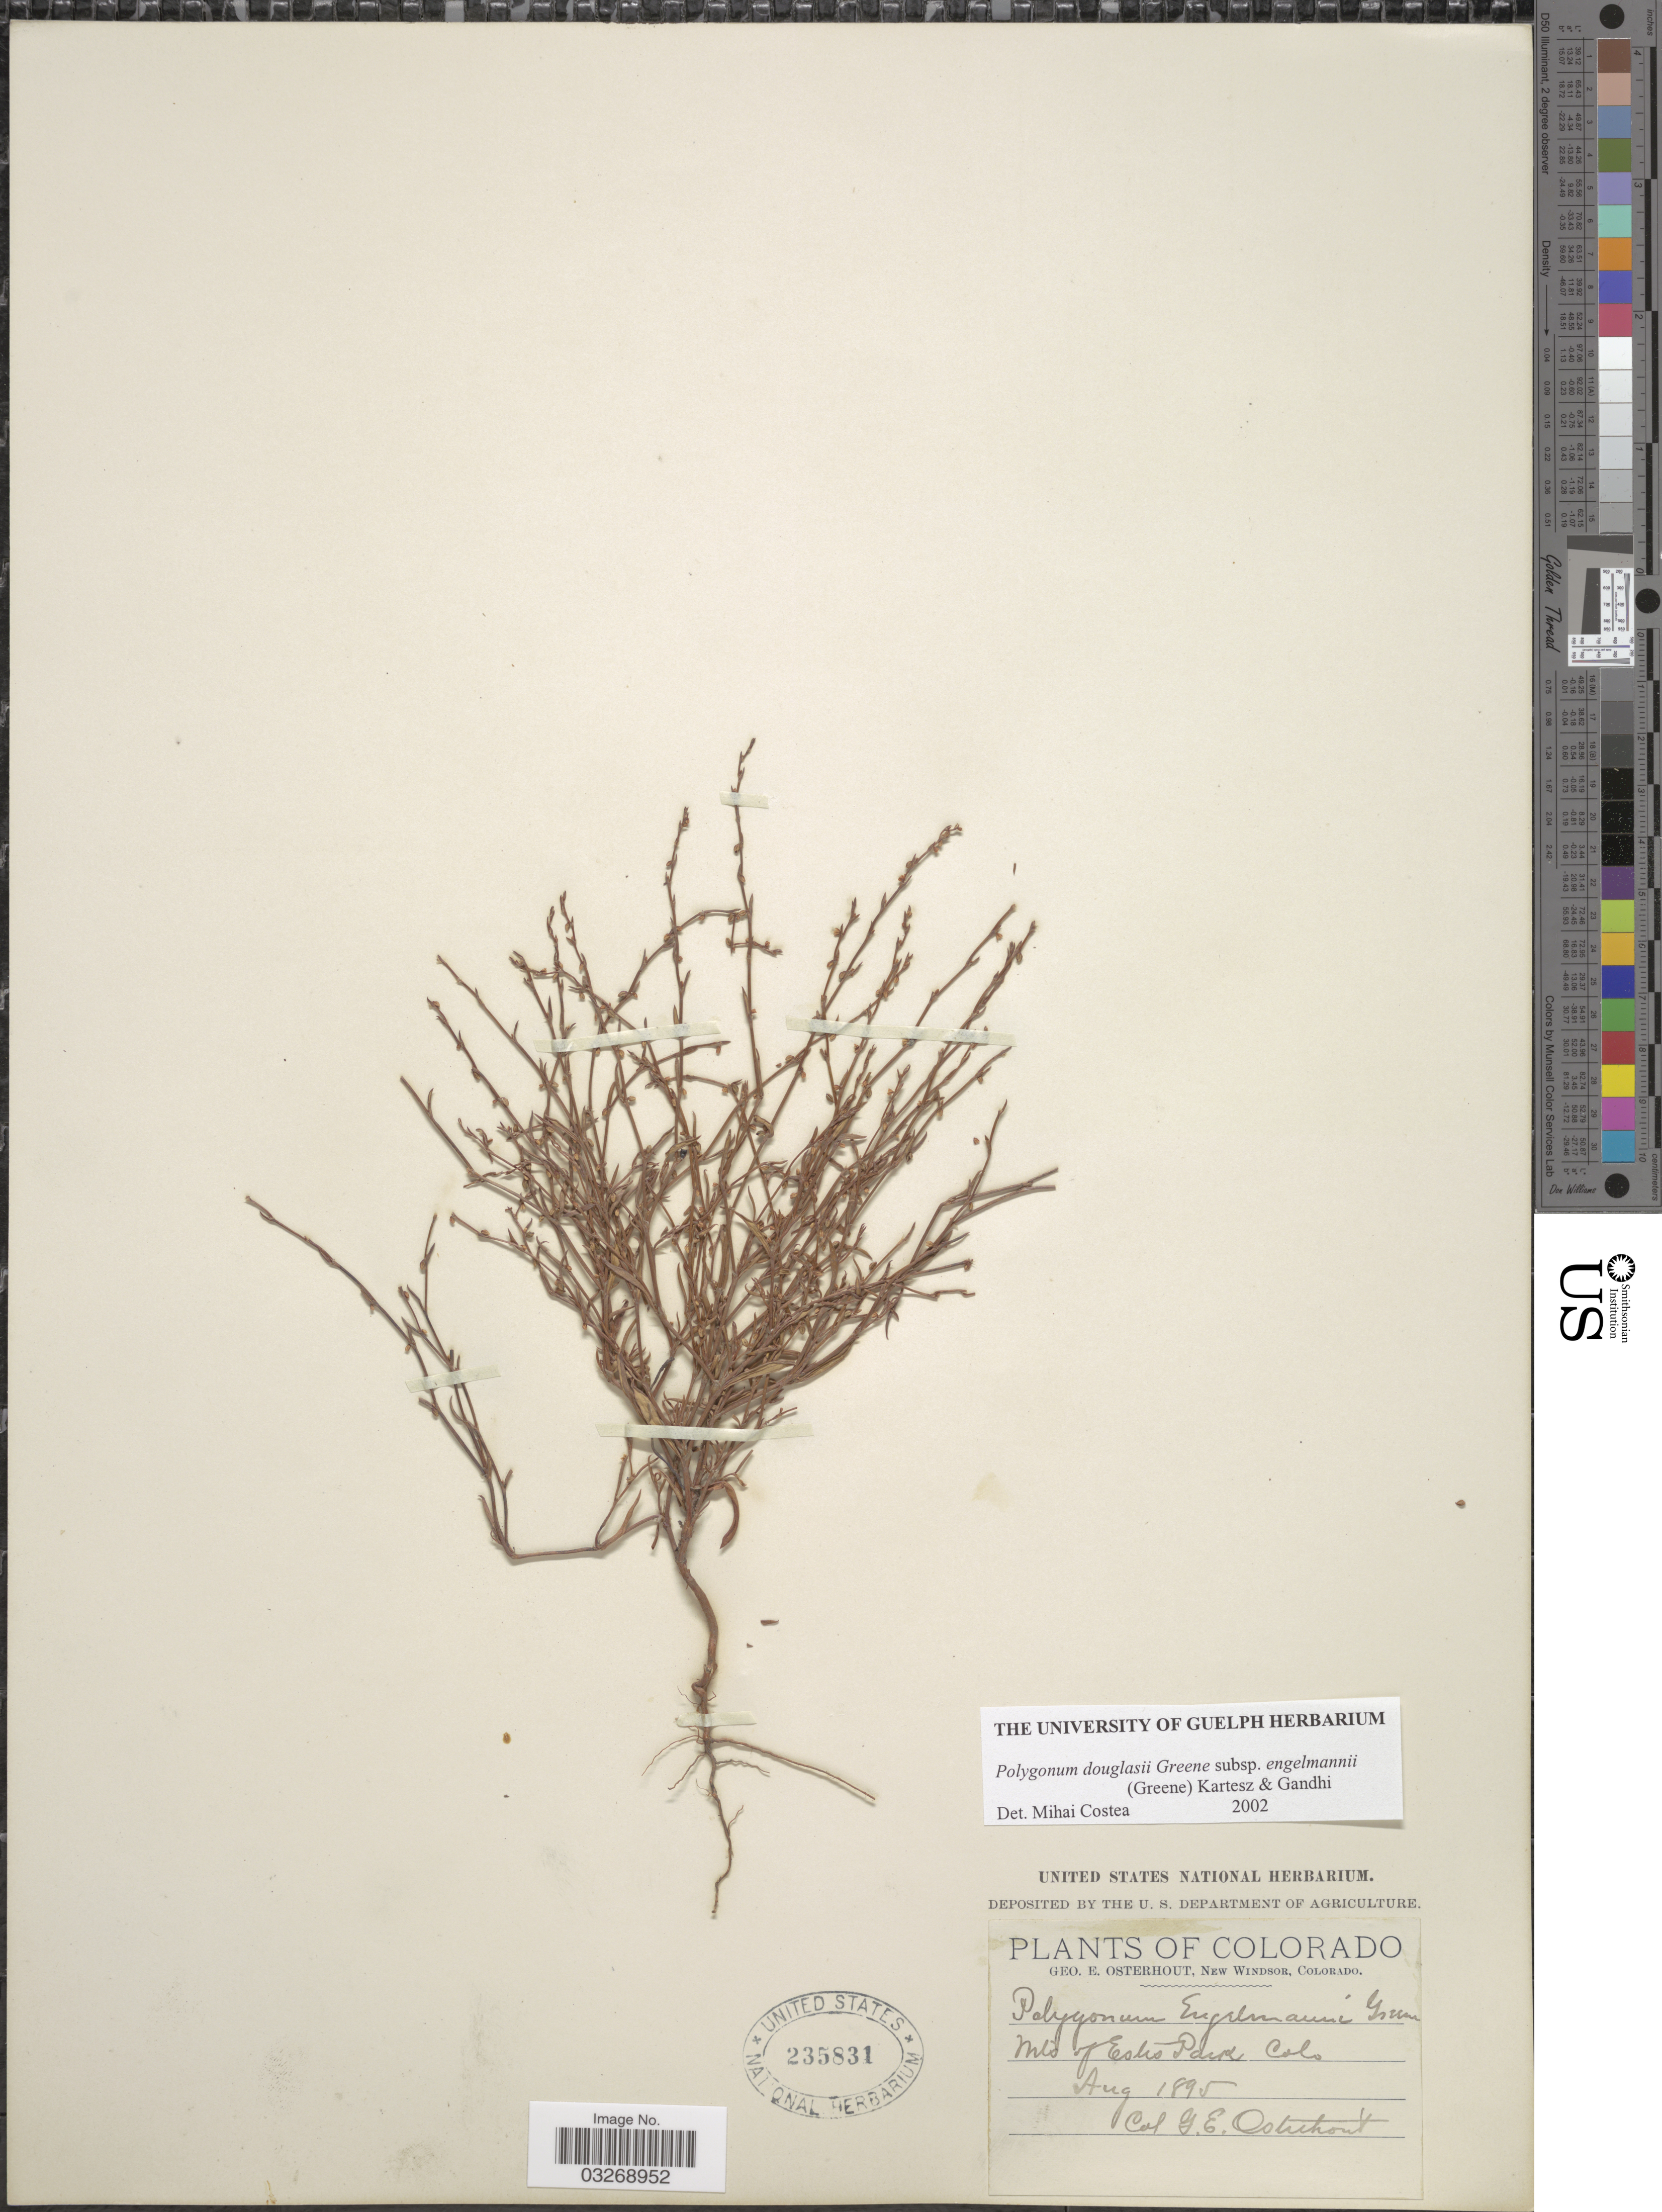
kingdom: Plantae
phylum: Tracheophyta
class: Magnoliopsida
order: Caryophyllales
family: Polygonaceae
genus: Polygonum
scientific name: Polygonum douglasii subsp. engelmannii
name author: (S.W. Greene) Kartesz & Gandhi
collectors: G. Osterhout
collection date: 1895-08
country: United States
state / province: Colorado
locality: Mts of Echo Park.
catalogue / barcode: US 235831